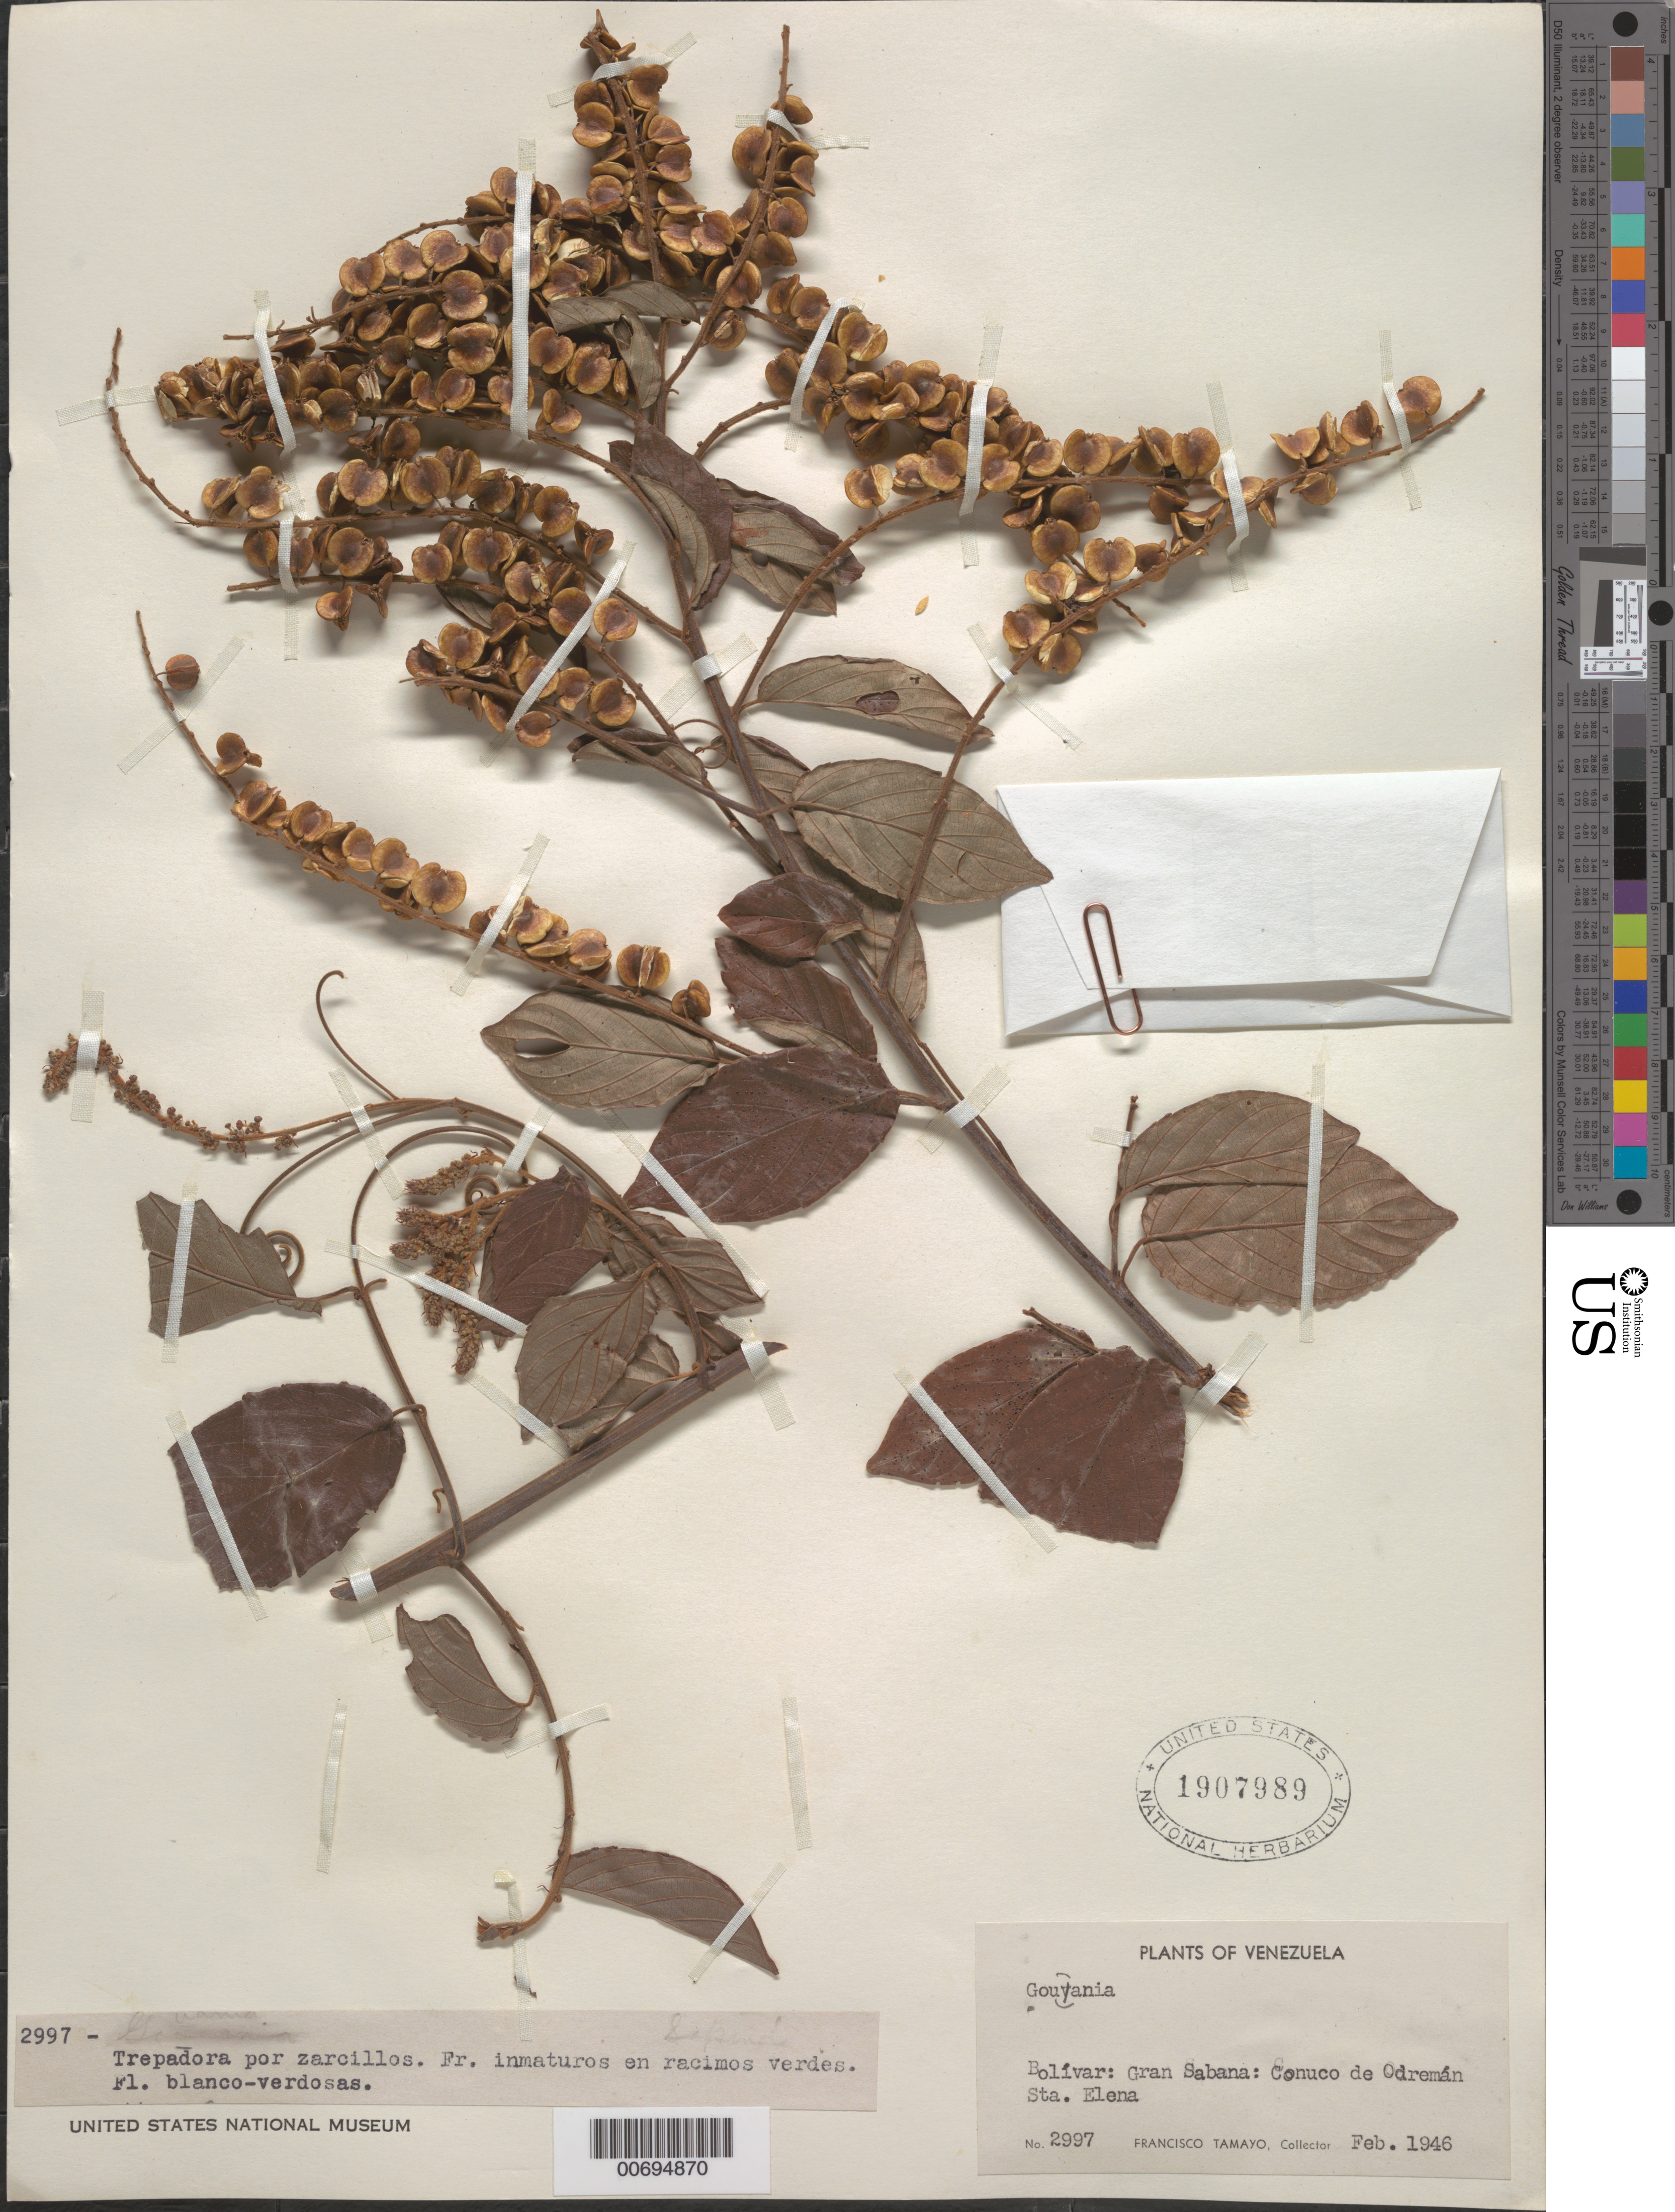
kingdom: Plantae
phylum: Tracheophyta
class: Magnoliopsida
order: Rosales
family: Rhamnaceae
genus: Gouania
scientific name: Gouania sp.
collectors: F. Tamayo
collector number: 2997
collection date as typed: Feb-46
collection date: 1946-02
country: Venezuela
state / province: Bolívar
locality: Gran Sabana, Sta. Elena, Conuco de Odremán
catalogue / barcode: US 1907989